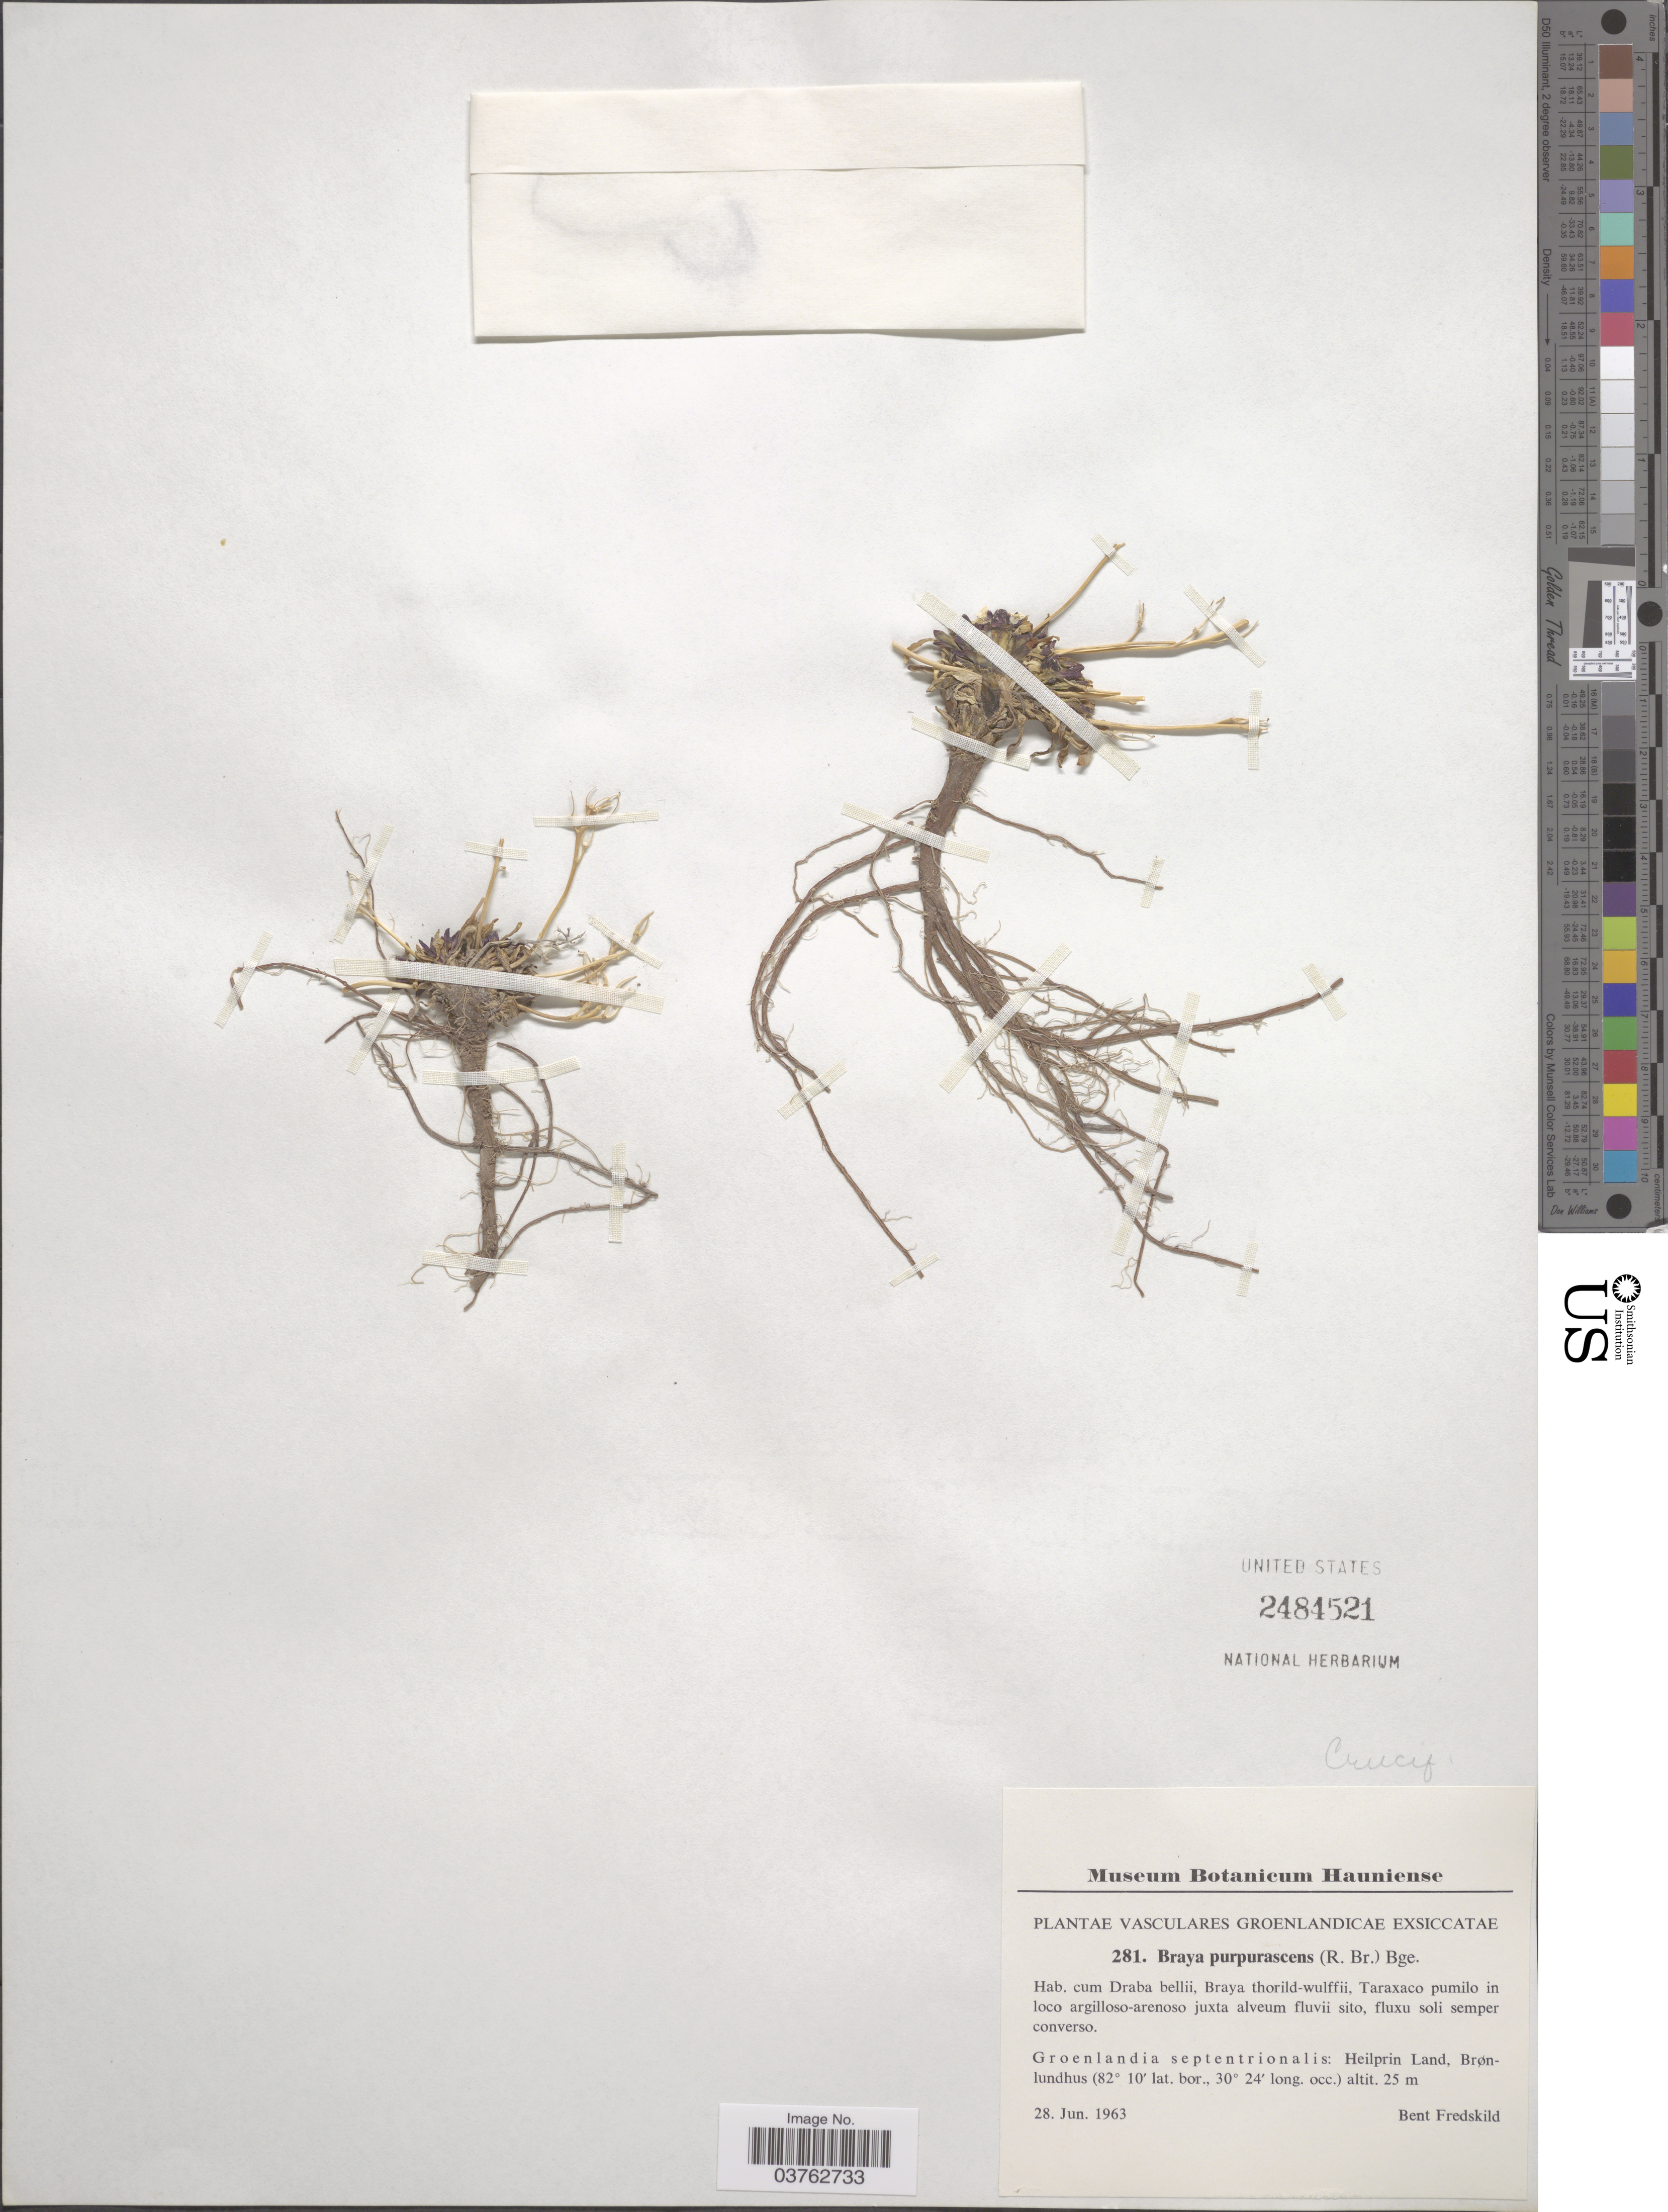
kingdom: Plantae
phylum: Tracheophyta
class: Magnoliopsida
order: Brassicales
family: Brassicaceae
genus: Braya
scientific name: Braya purpurascens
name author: (R. Br.) Bunge ex Ledeb.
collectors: B. Fredskild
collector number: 281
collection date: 1963-06-28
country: Greenland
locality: Vasculares Groenlandicae. Groenlandia septentrionalis: Heilprin Land, Brønlundhus.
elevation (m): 25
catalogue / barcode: US 2484521